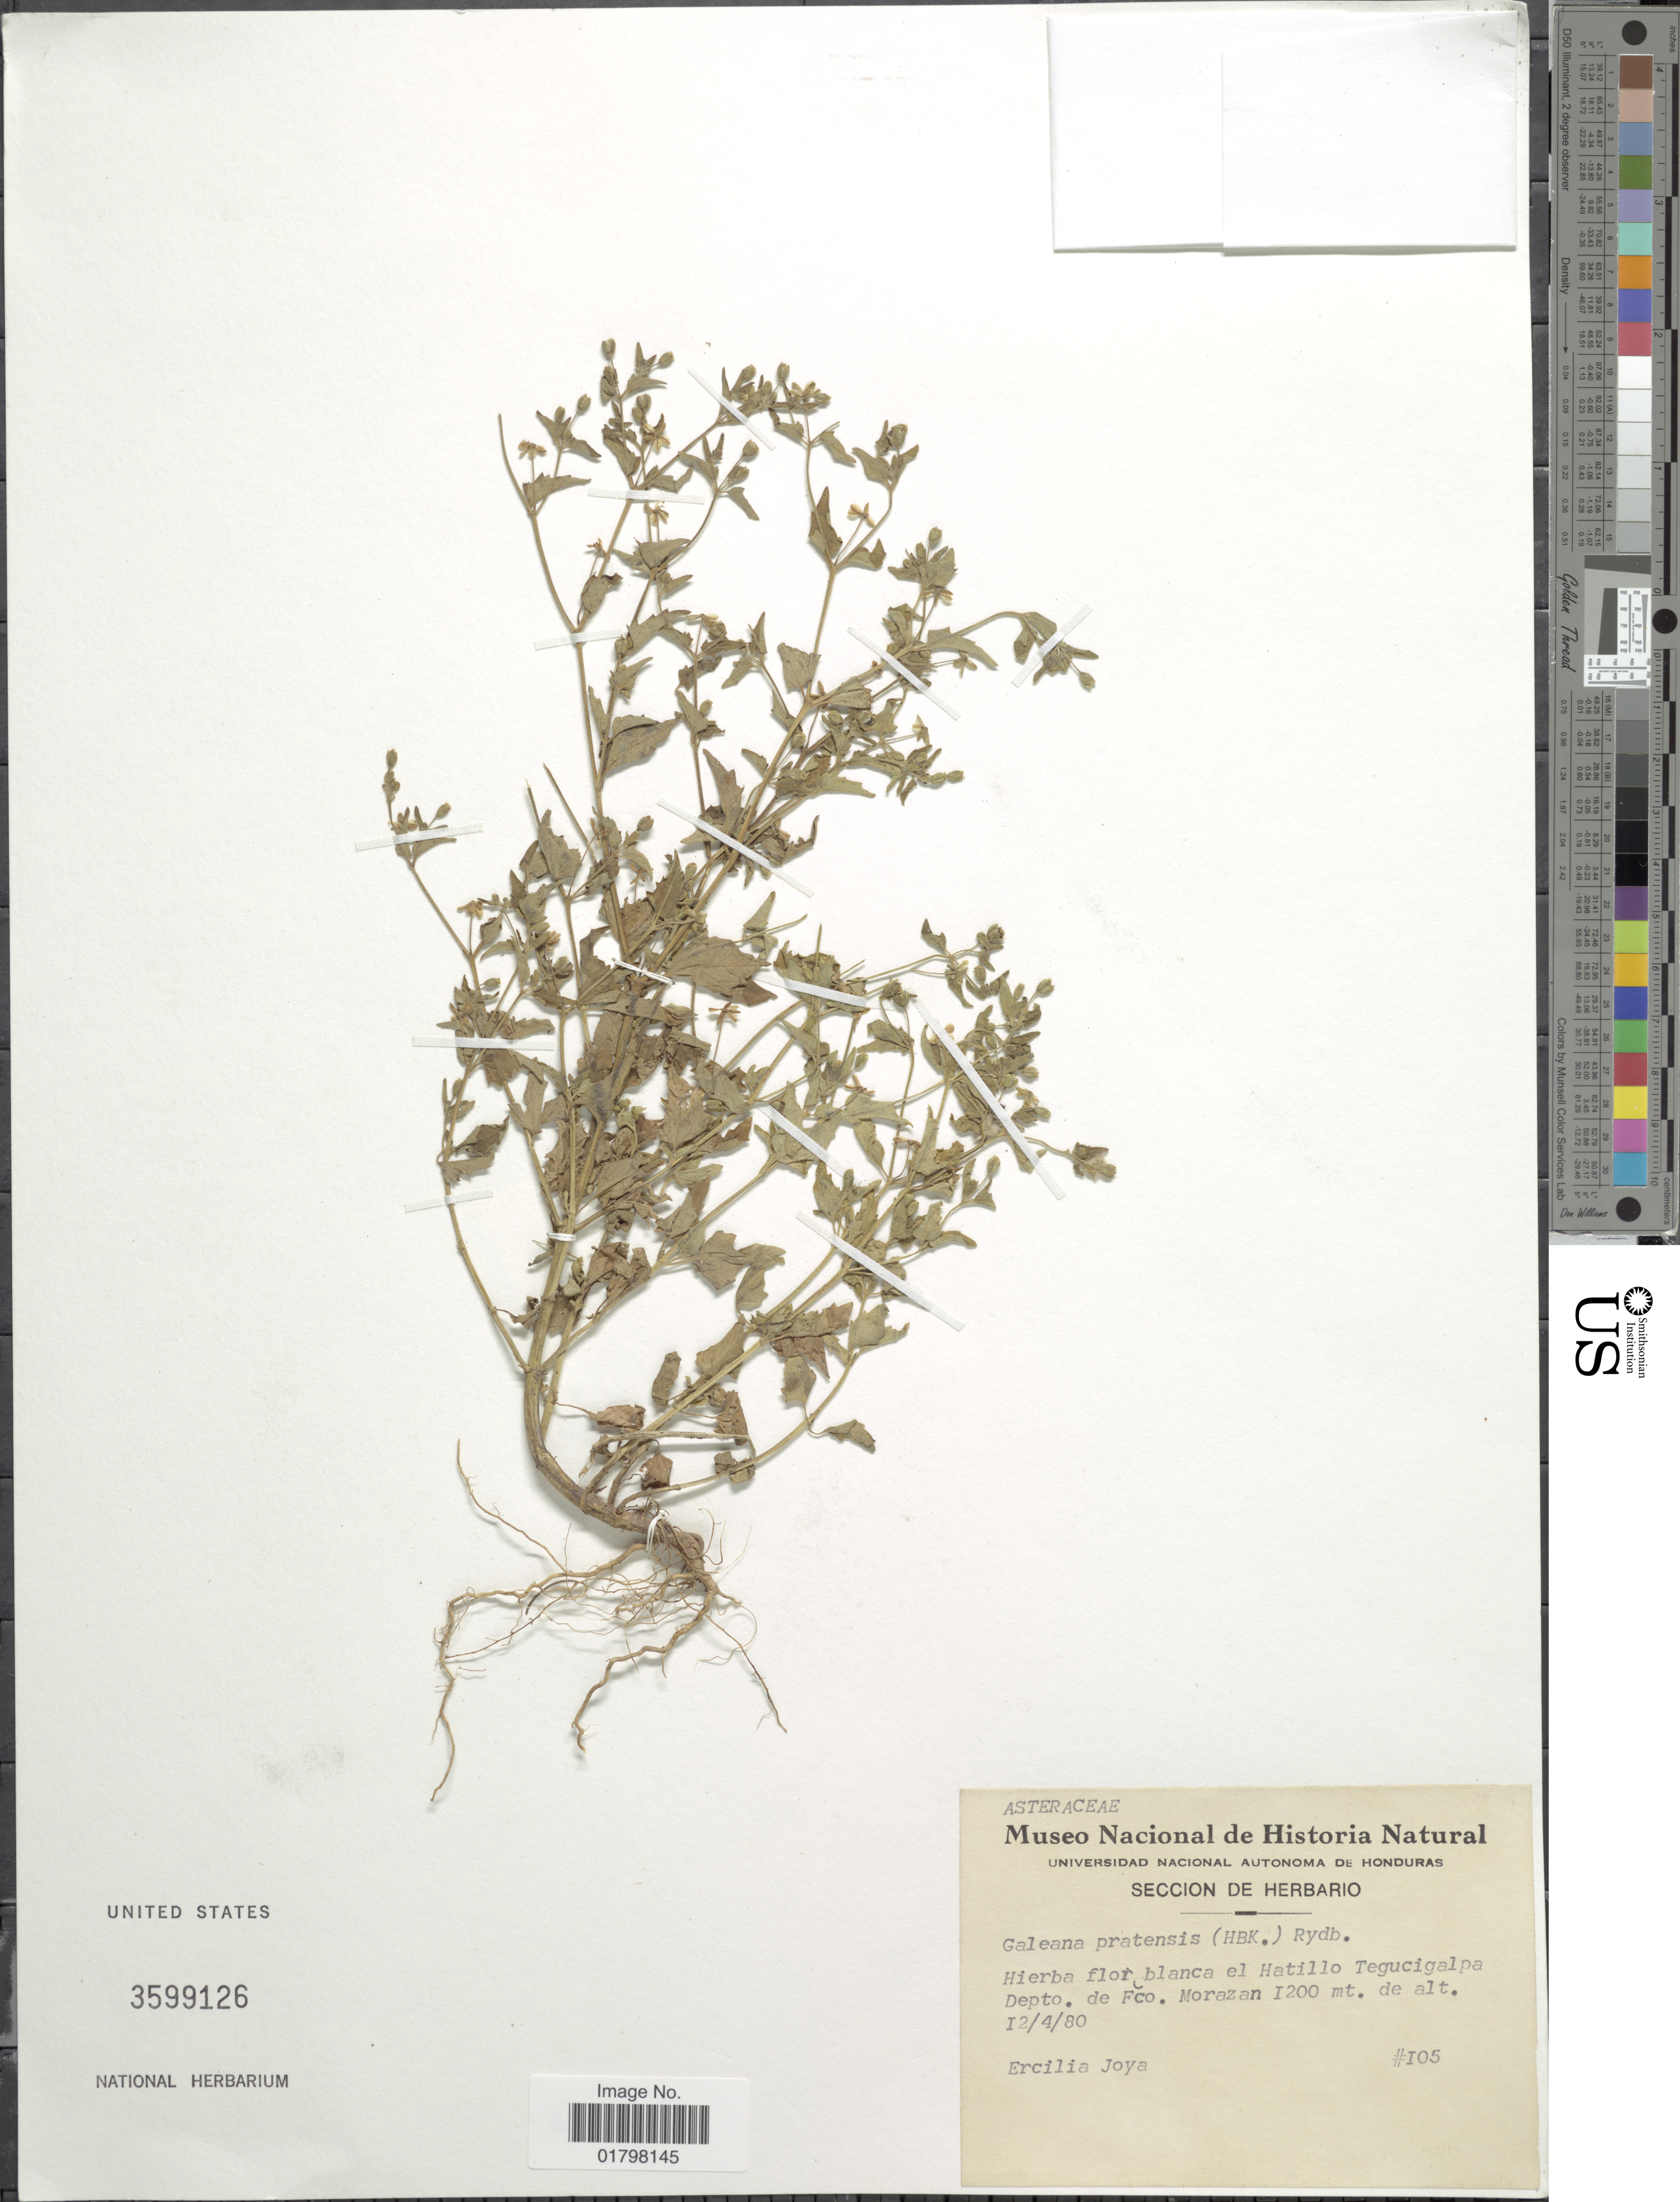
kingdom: Plantae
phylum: Tracheophyta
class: Magnoliopsida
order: Asterales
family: Asteraceae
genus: Galeana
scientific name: Galeana pratensis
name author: (Kunth) Rydb.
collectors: E. Joya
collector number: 105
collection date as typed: Transcribed d/m/y: 12/4/80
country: Honduras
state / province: Fco. Morazán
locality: Hierba flor blanca el Hatillo Tegucigalpa. Depto. de Fco. Morazan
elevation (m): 1200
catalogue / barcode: US 3599126